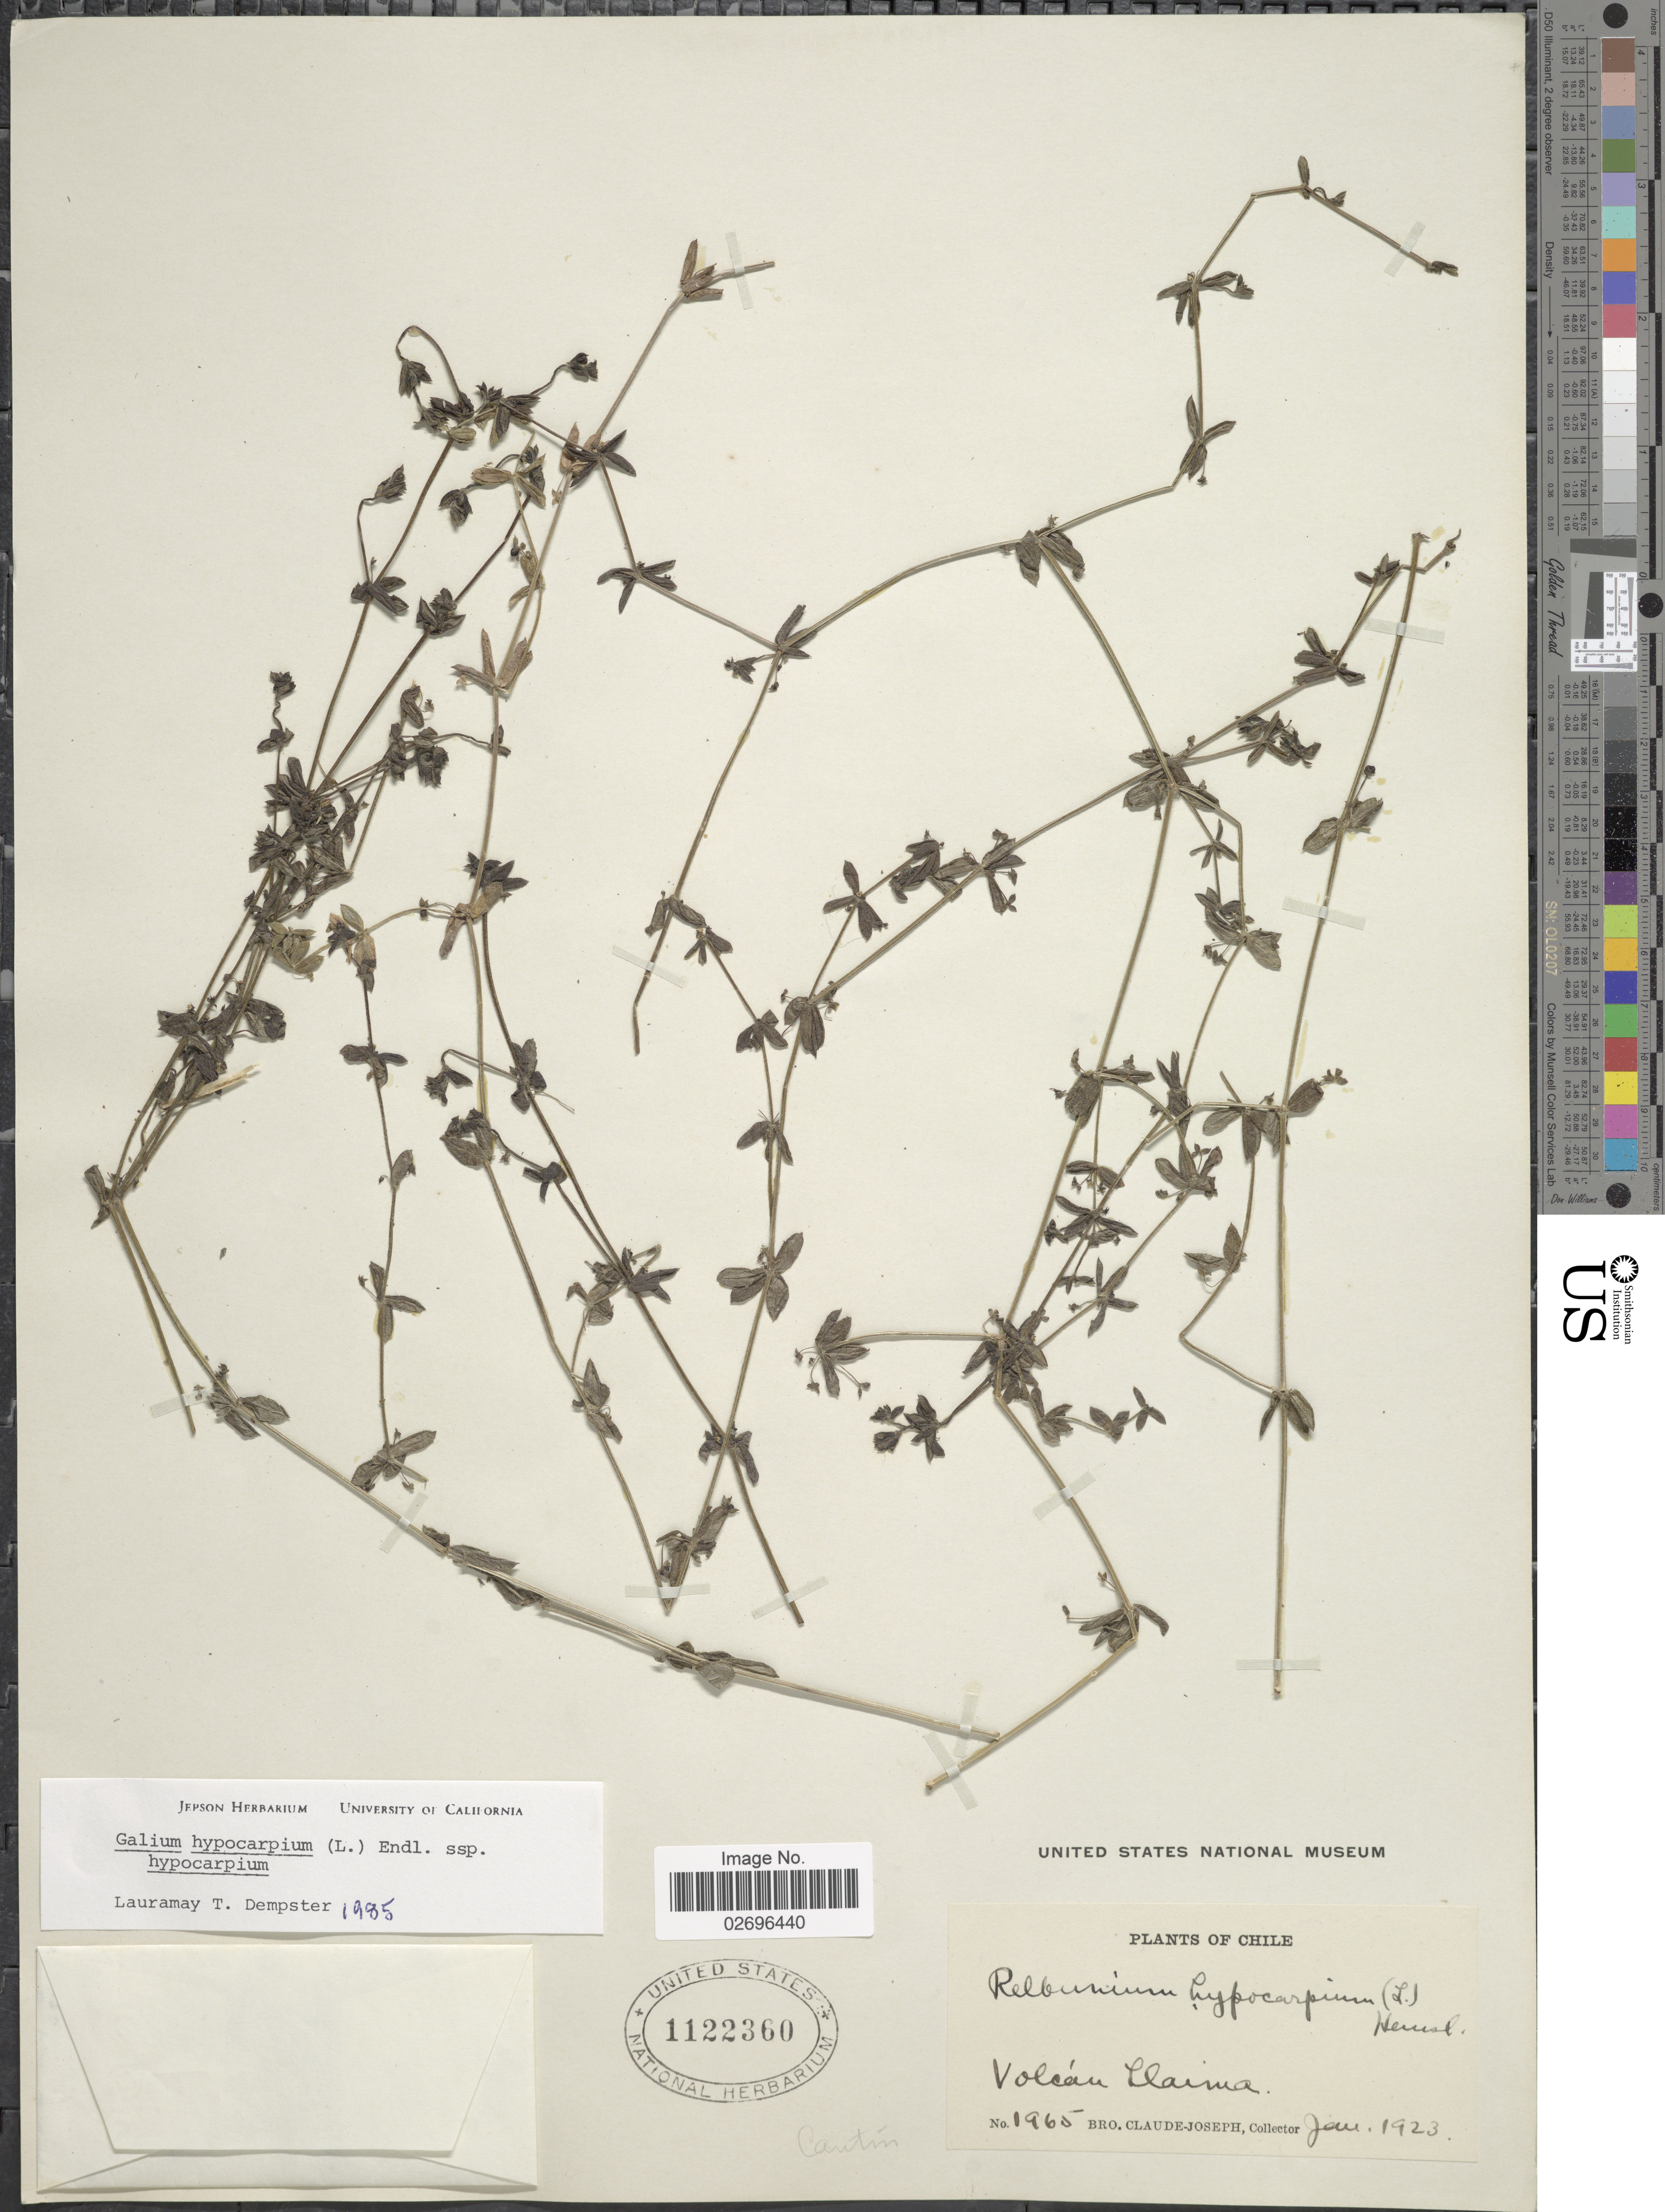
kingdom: Plantae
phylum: Tracheophyta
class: Magnoliopsida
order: Gentianales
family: Rubiaceae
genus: Galium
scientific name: Galium hypocarpium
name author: (L.) Endl. ex Griseb.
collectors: Bro. Claude-Joseph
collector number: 1965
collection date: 1923-01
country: Chile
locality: Volcán Llaima, Cantín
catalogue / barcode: US 1122360